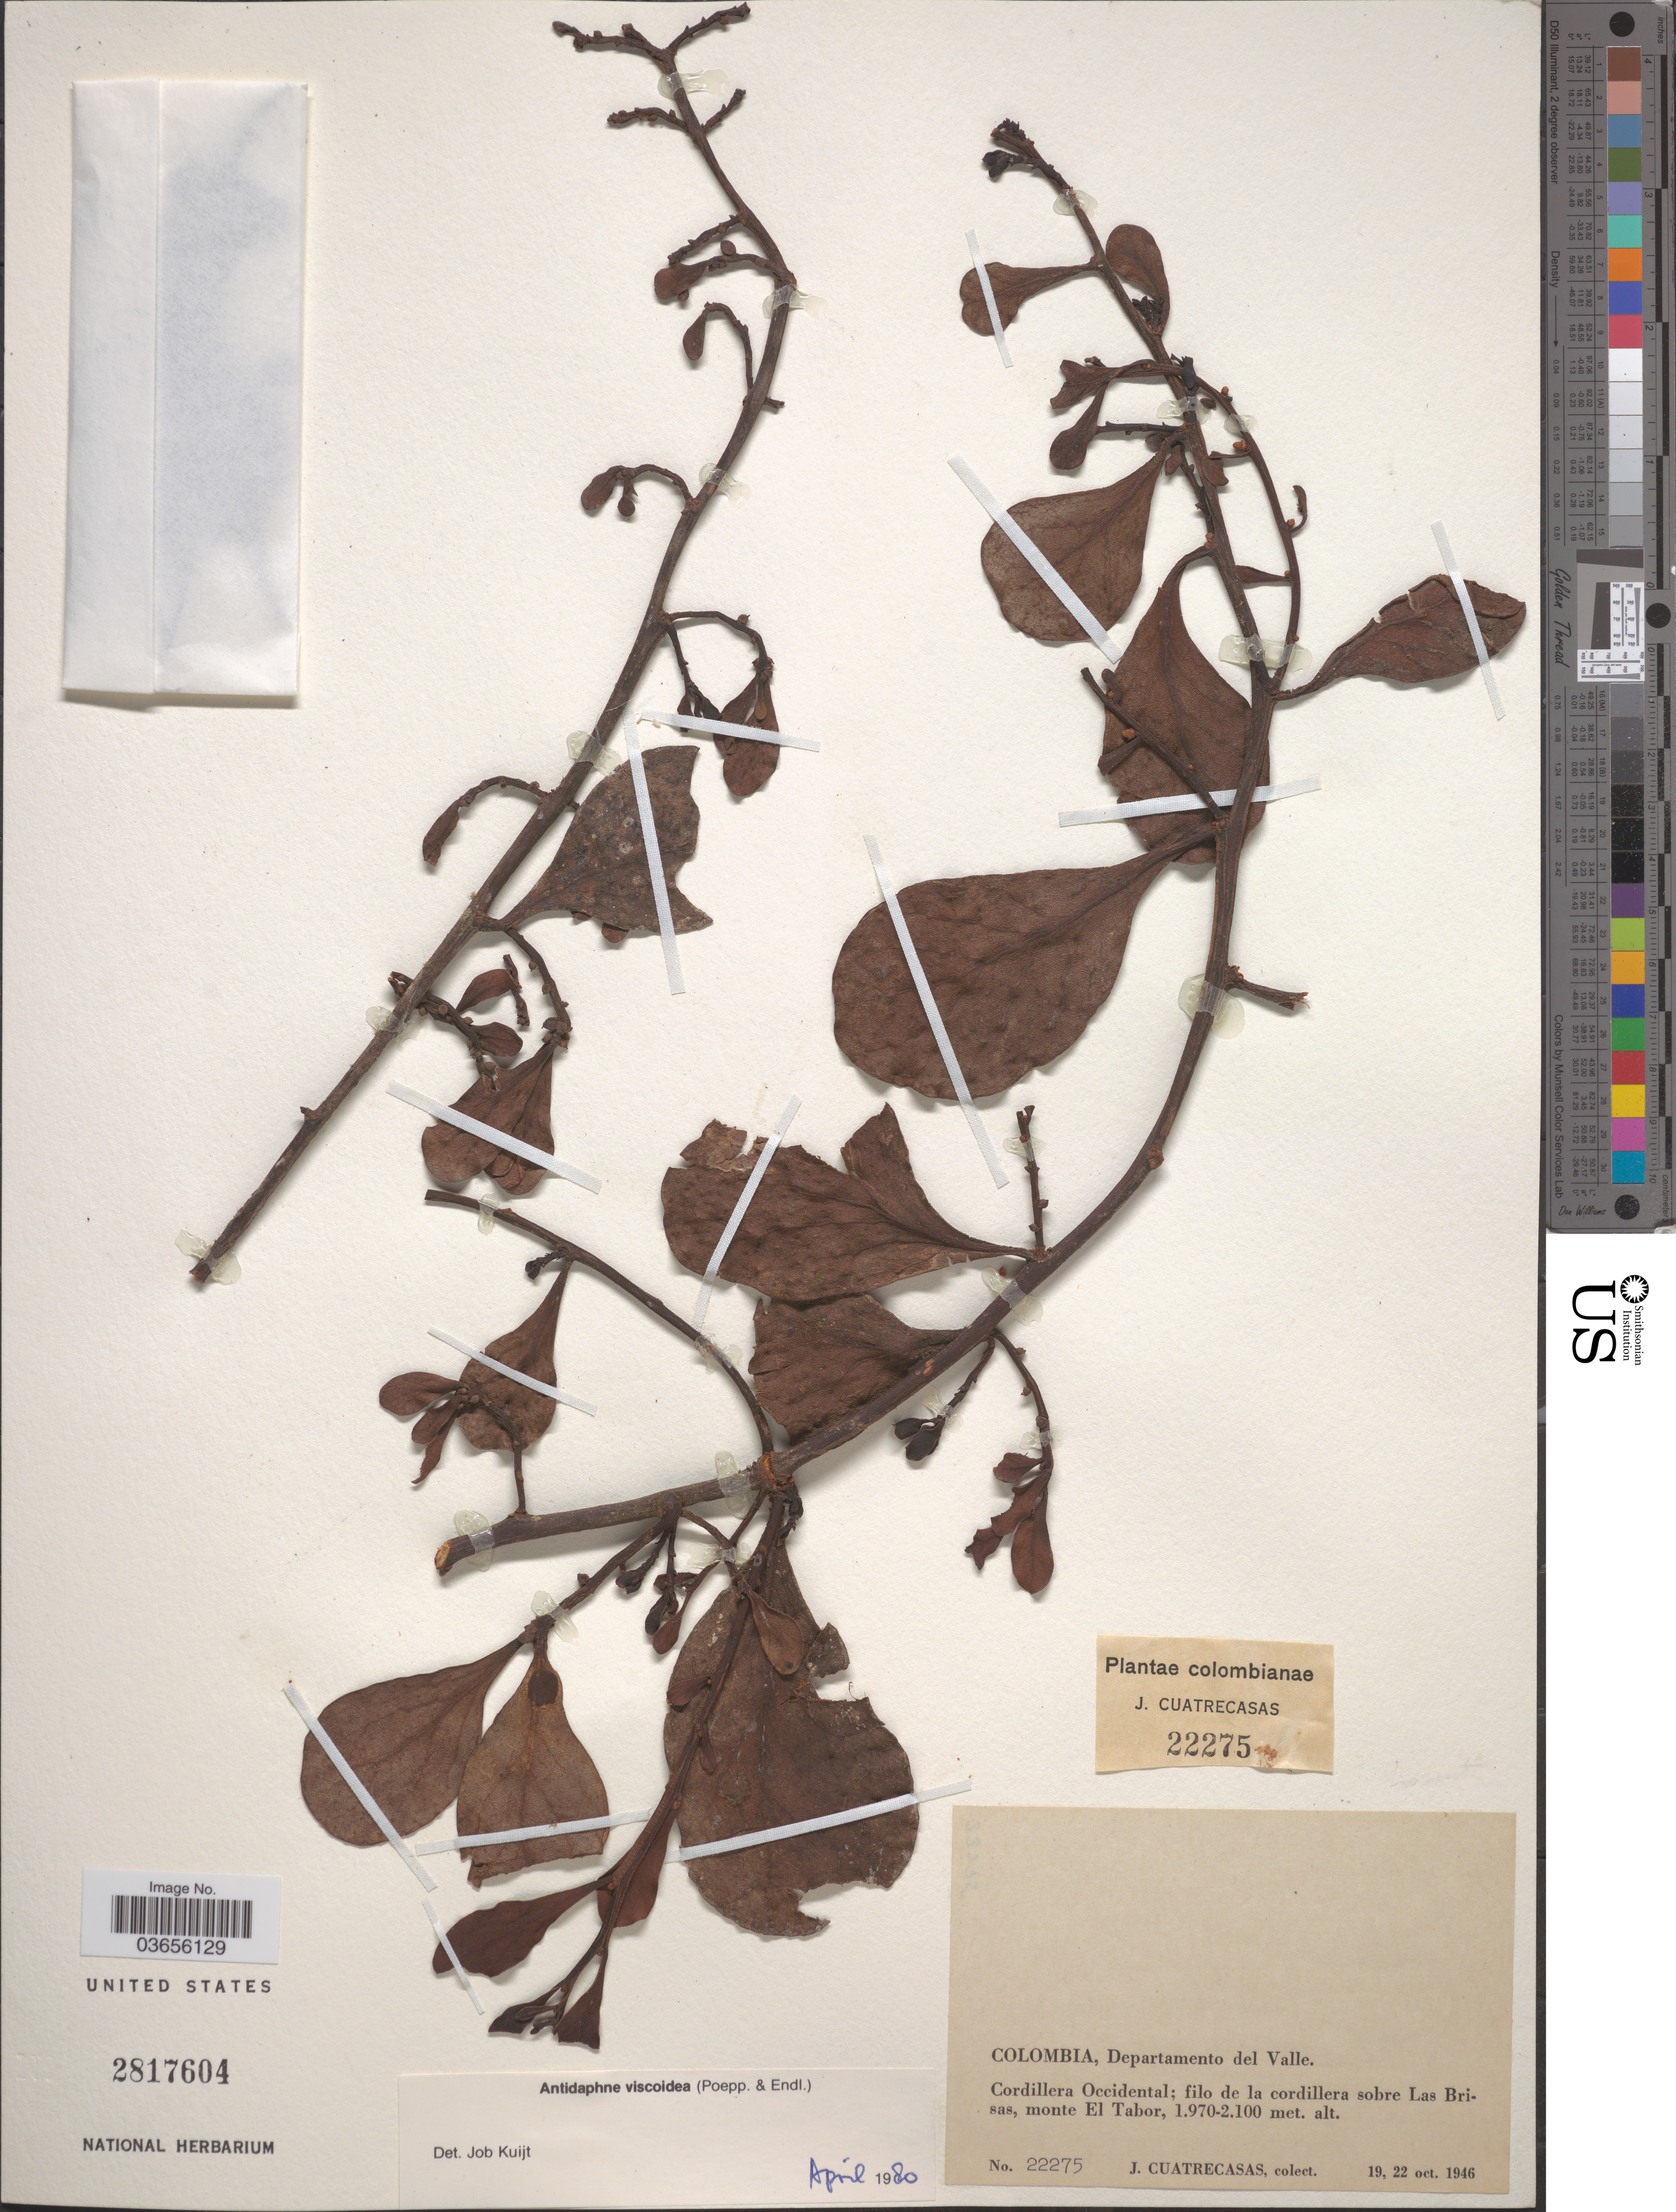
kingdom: Plantae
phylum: Tracheophyta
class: Magnoliopsida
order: Santalales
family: Santalaceae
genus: Antidaphne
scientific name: Antidaphne viscoidea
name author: Poepp. & Endl.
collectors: J. Cuatrecasas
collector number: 22275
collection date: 1946-10-19/1946-10-22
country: Colombia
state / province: Valle del Cauca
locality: Departamento del Valle. Cordillera Occidental; filo de la cordillera sobre Las Brisas, monte El Tabor.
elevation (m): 1970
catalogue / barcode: US 2817604